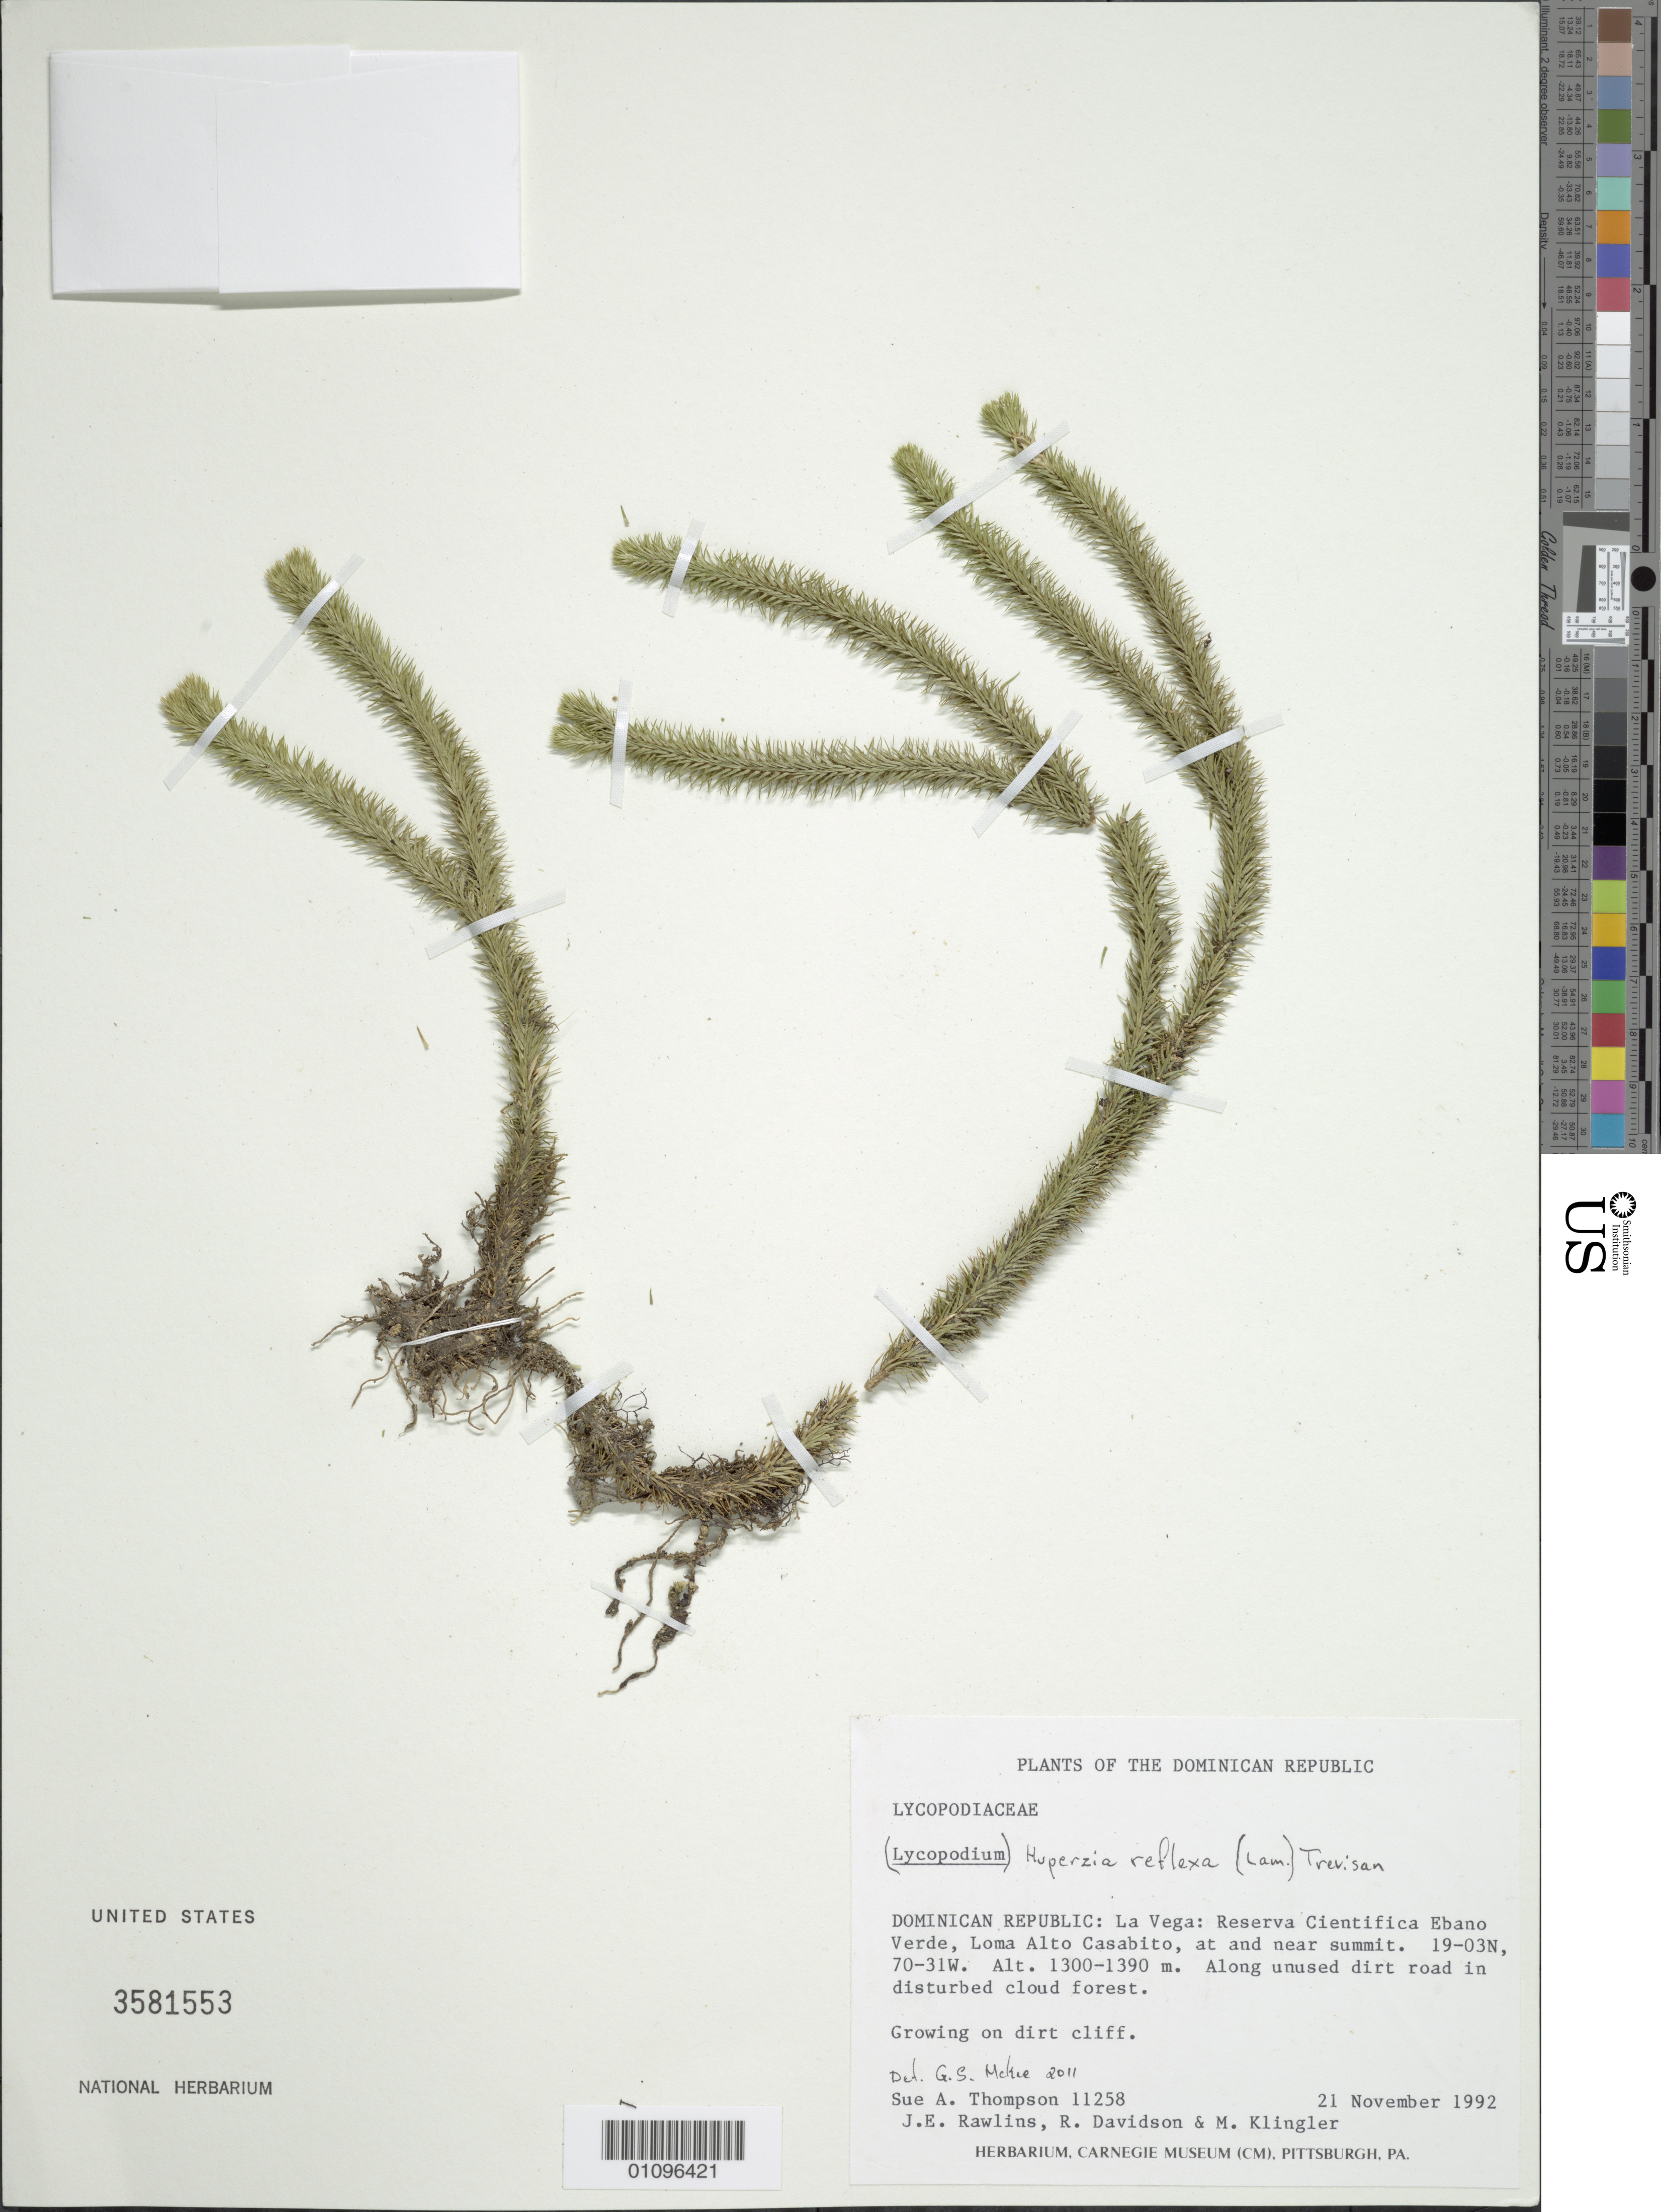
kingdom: Plantae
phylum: Tracheophyta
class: Lycopodiopsida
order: Lycopodiales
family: Lycopodiaceae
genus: Phlegmariurus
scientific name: Phlegmariurus reflexus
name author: (Lam.) B. Øllg.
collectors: S. A. Thompson, J. Rawlins, R. Davidson & M. Klingler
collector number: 11258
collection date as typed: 21 Nov 1992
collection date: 1992-11-21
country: Dominican Republic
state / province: La Vega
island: Hispaniola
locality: Reserva Cientifica Ebano Verde, Loma Alto Casabito, at and near summit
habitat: Cloud forest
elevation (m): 1300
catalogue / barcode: US 3581553